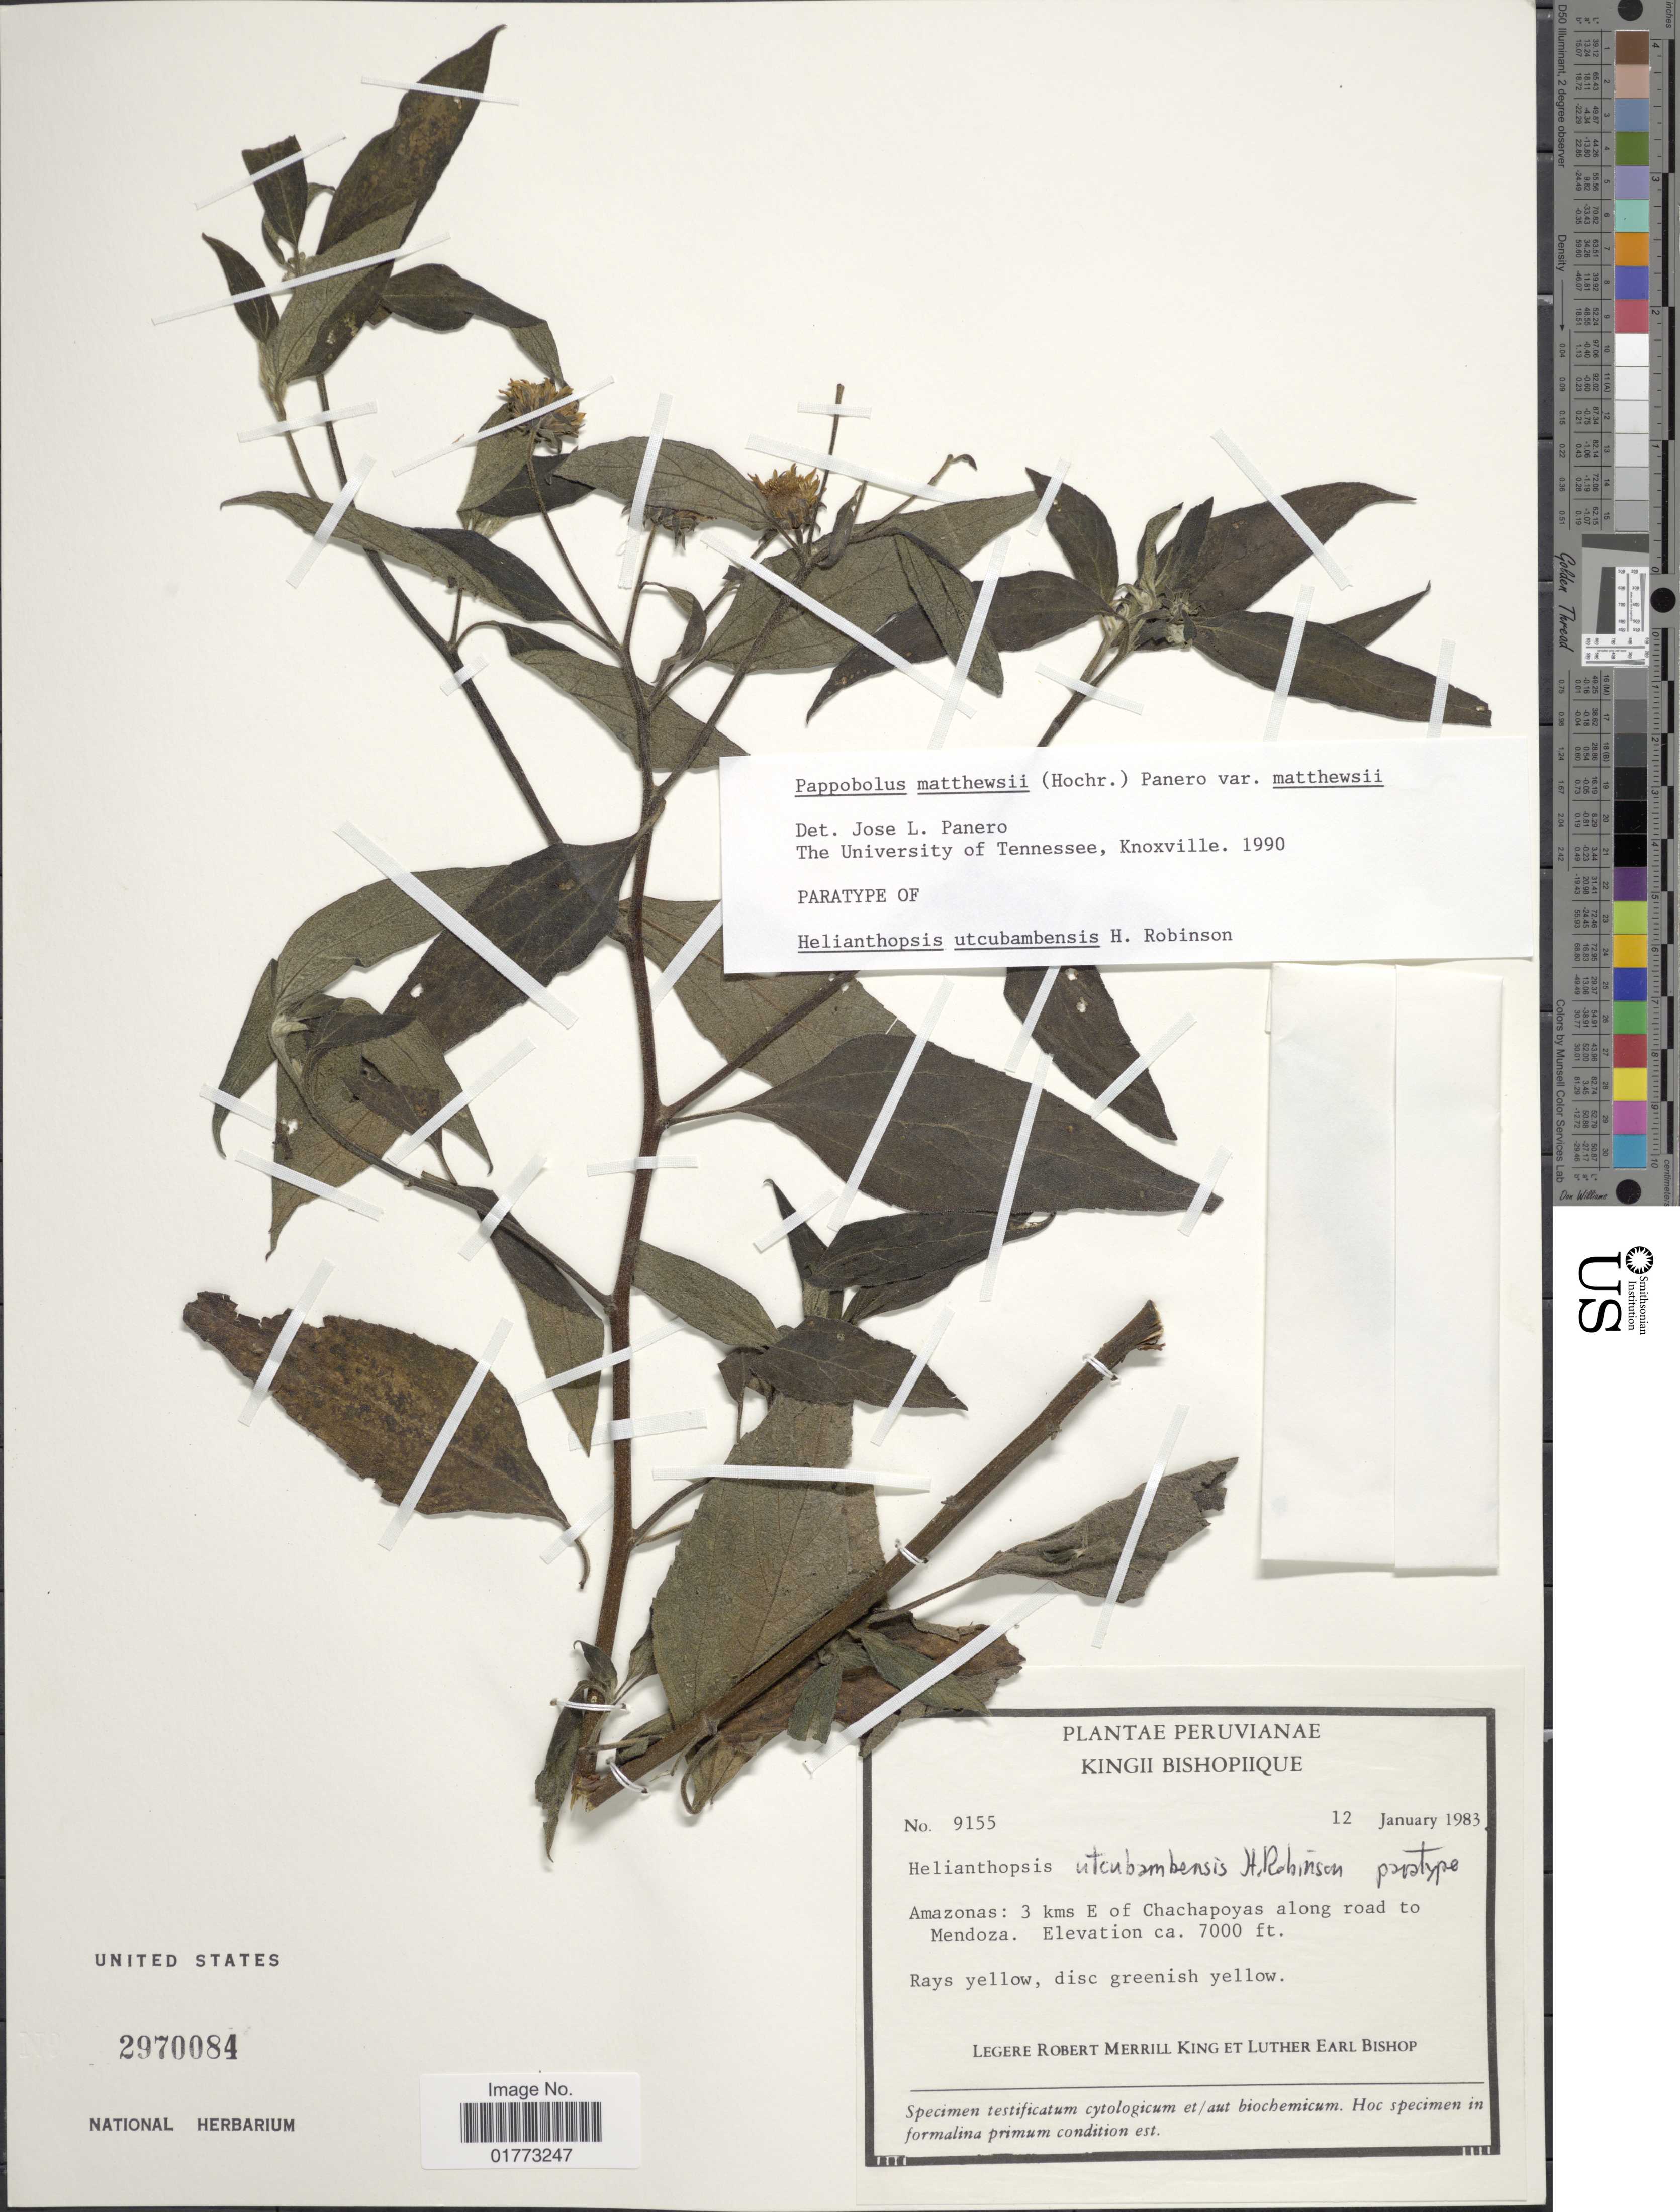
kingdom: Plantae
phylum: Tracheophyta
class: Magnoliopsida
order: Asterales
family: Asteraceae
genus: Pappobolus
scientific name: Pappobolus matthewsii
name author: (Hochr.) Panero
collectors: R. M. King & L. E. Bishop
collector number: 9155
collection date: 1983-01-12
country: Peru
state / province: Amazonas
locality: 3 kms E of Chachapoyas along road to Mendoza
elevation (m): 2134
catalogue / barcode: US 2970084